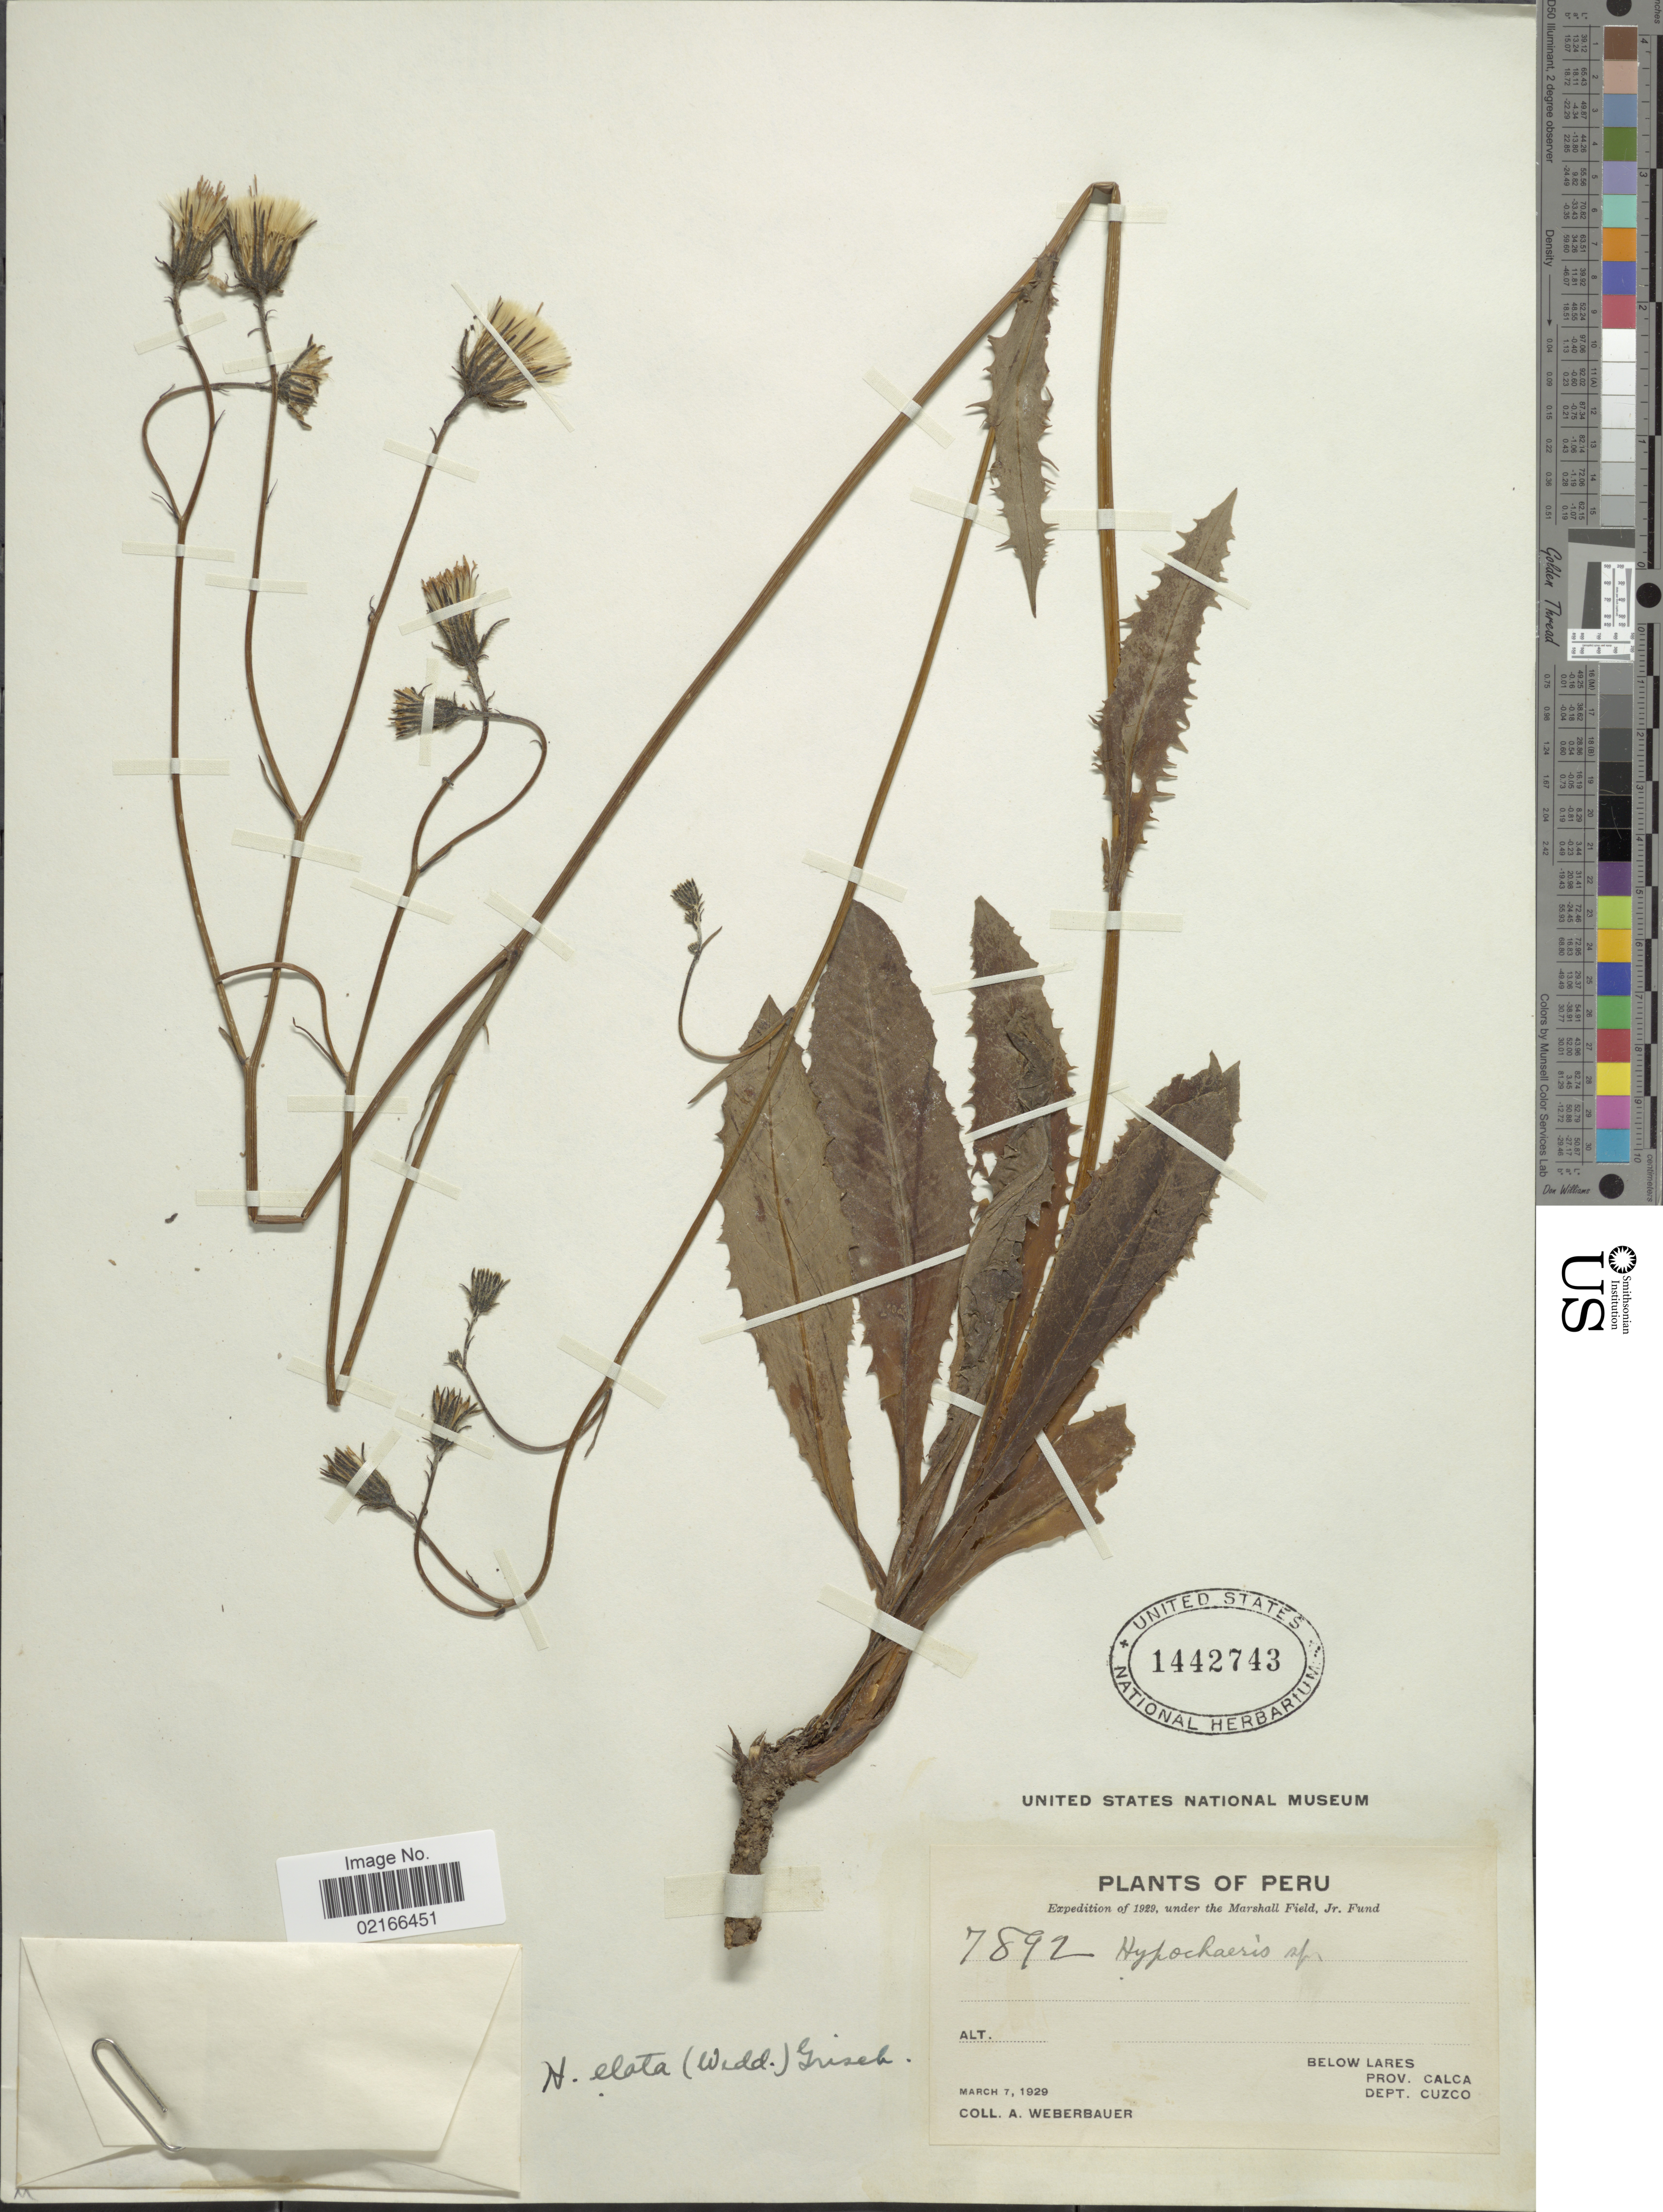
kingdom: Plantae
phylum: Tracheophyta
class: Magnoliopsida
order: Asterales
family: Asteraceae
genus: Hypochaeris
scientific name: Hypochaeris elata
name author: (Wedd.) Griseb.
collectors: A. Weberbauer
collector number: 7892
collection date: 1929-03-07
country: Peru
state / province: Cusco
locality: Below Lares. Prov. Calca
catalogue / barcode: US 1442743